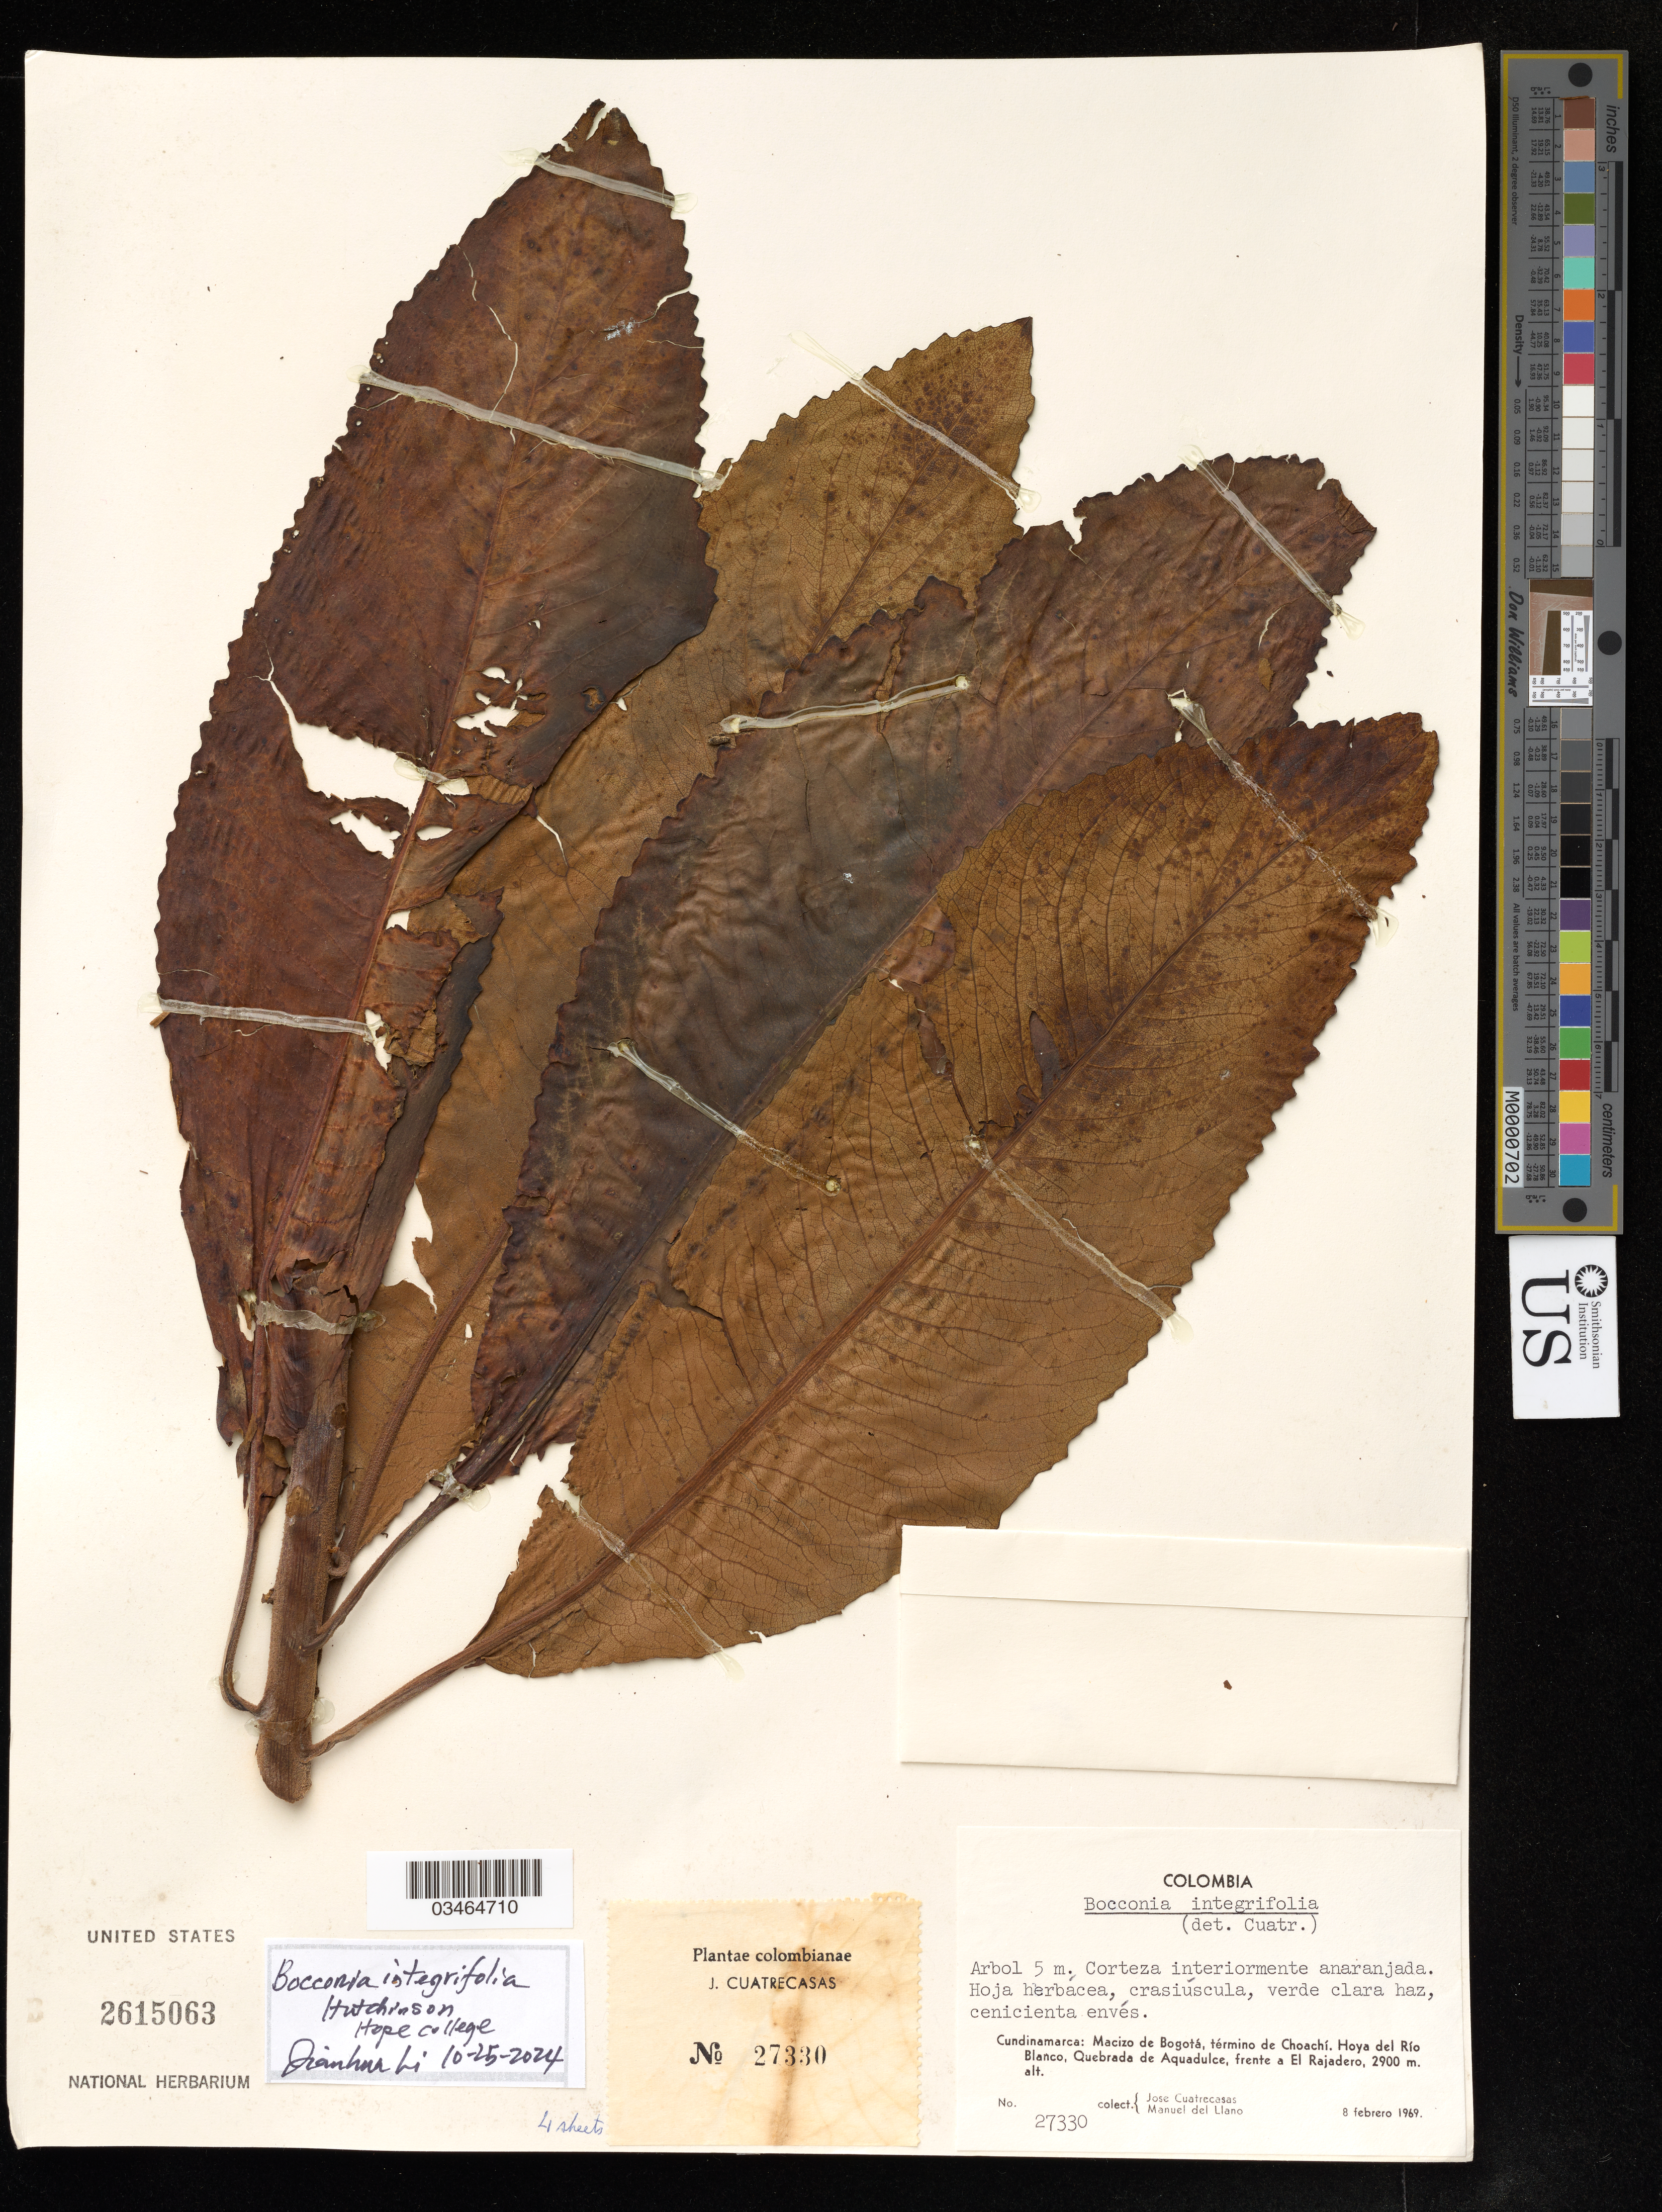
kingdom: Plantae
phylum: Tracheophyta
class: Magnoliopsida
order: Ranunculales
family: Papaveraceae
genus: Bocconia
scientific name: Bocconia integrifolia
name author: Bonpl.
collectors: J. Cuatrecasas & M. d. Llano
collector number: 27330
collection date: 1969-02-08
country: Colombia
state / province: Bogota D.C.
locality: CCundinamarca: Macizo de Bogotá, término de Choachi. Hoya del Rio Blanco, Quebrada de Aquadulce, frente a El Rajadero.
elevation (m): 2900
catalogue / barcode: US 2615063